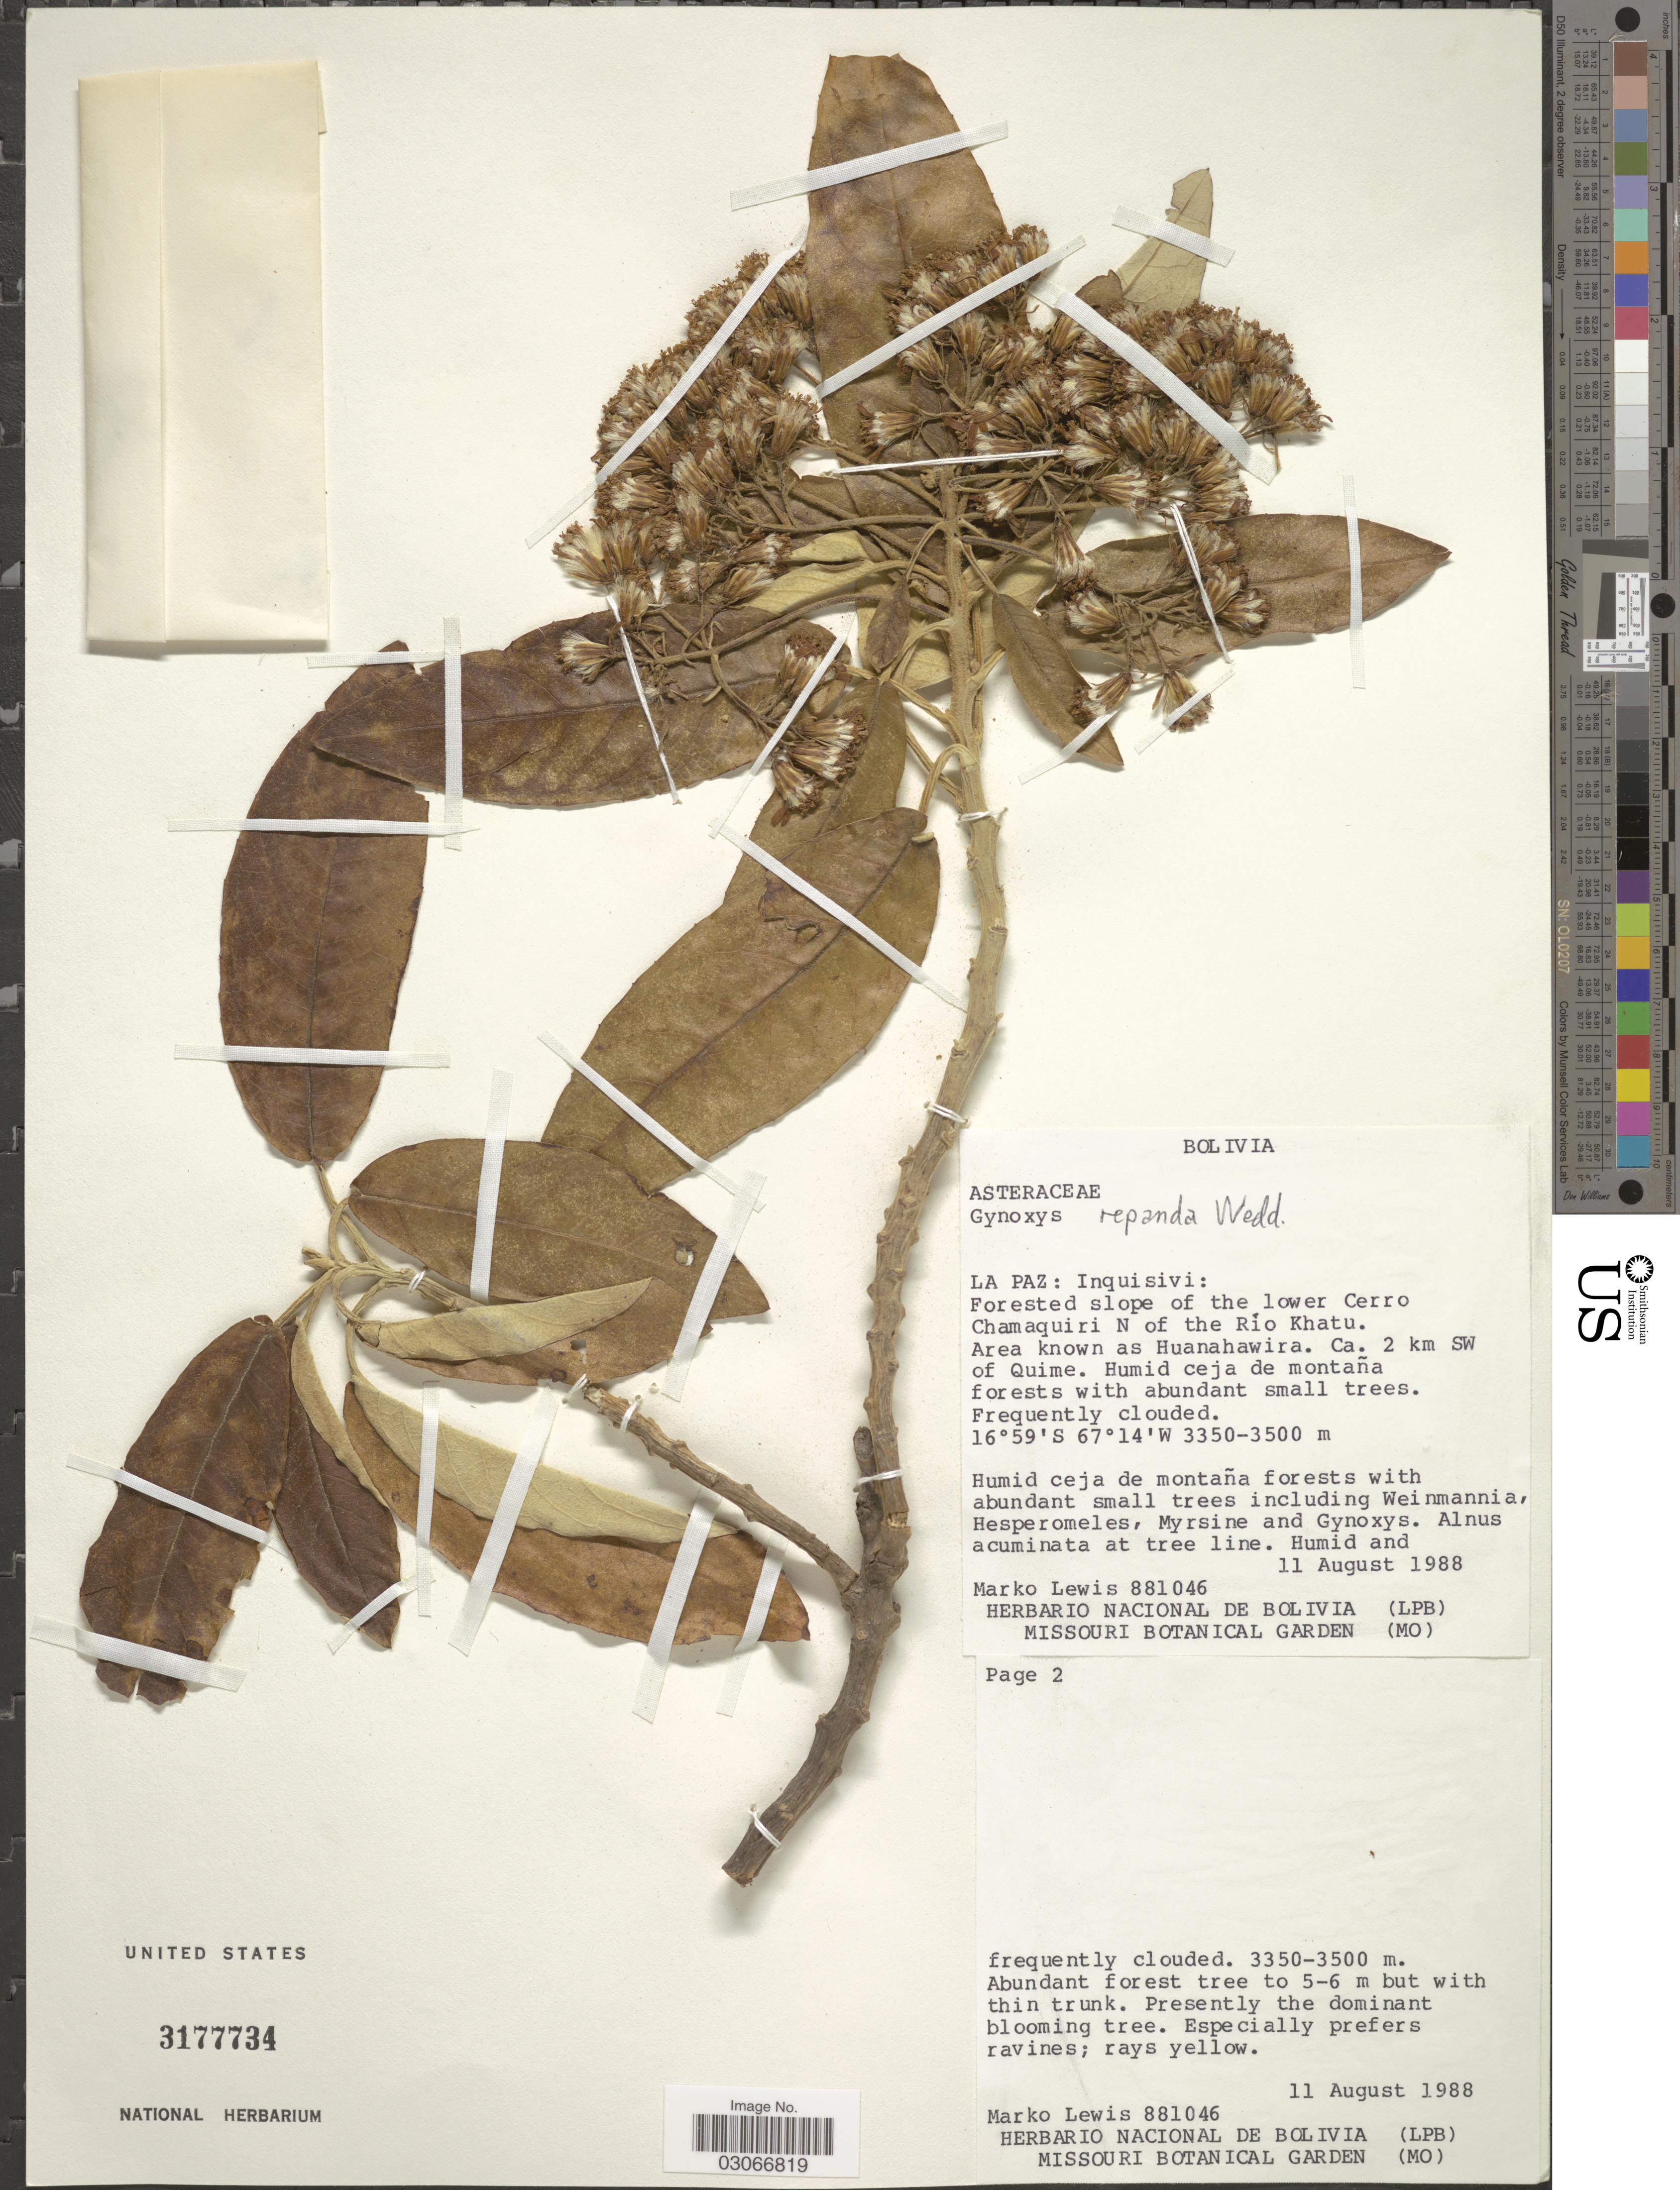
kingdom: Plantae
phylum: Tracheophyta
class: Magnoliopsida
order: Asterales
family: Asteraceae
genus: Nordenstamia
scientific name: Nordenstamia repanda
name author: (Wedd.) Lundin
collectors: M. A. Lewis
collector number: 881046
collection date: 1988-08-11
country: Bolivia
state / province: La Paz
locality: Inquisivi: Forested slope of the lower Cerro Chamaquiri N of the Río Khatu. Area known as Huanahawira. Ca. 2 km SW of Quime.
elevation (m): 3350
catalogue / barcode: US 3177734